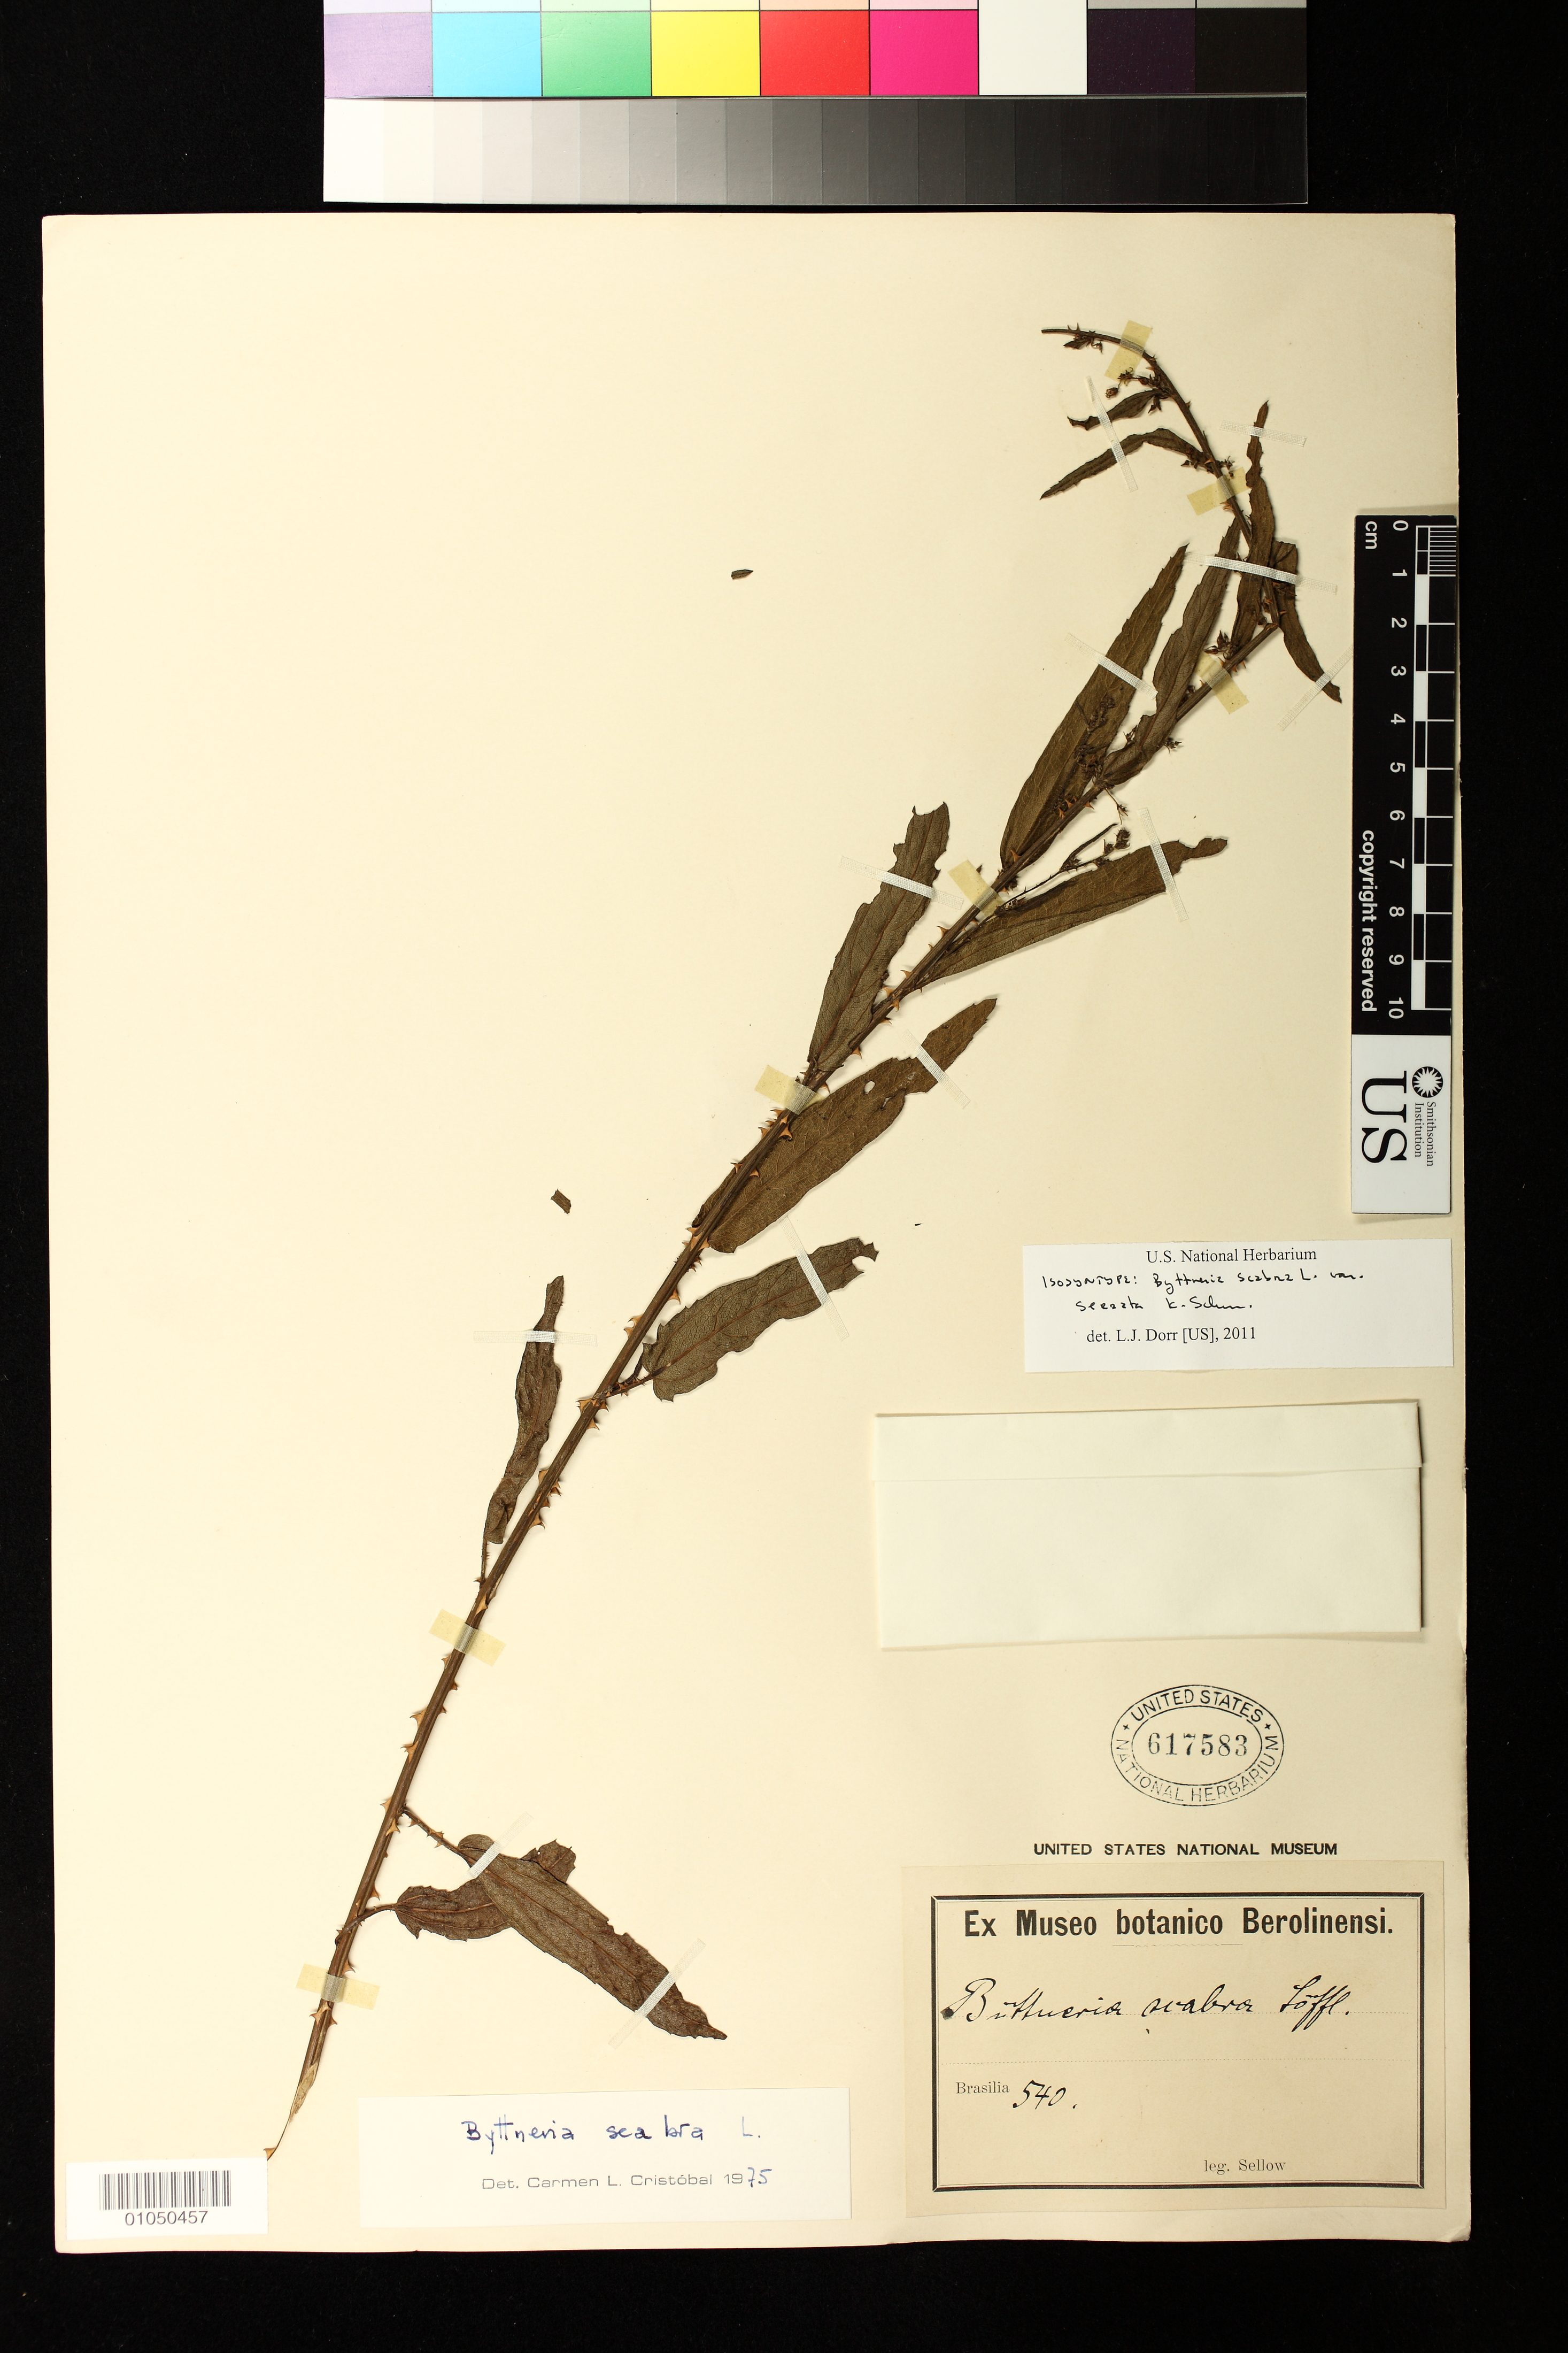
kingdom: Plantae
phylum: Tracheophyta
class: Magnoliopsida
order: Malvales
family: Malvaceae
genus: Byttneria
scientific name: Byttneria scabra var. serrata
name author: K. Schum. in Mart.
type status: Isosyntype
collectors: F. Sellow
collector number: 540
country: Brazil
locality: "Brasilia".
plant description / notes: Another isosyntype of Byttneria scabra var. serrata K. Schum. is filed as Byttneria scabra var. brasiliensis K. Schum.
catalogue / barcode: US 617583